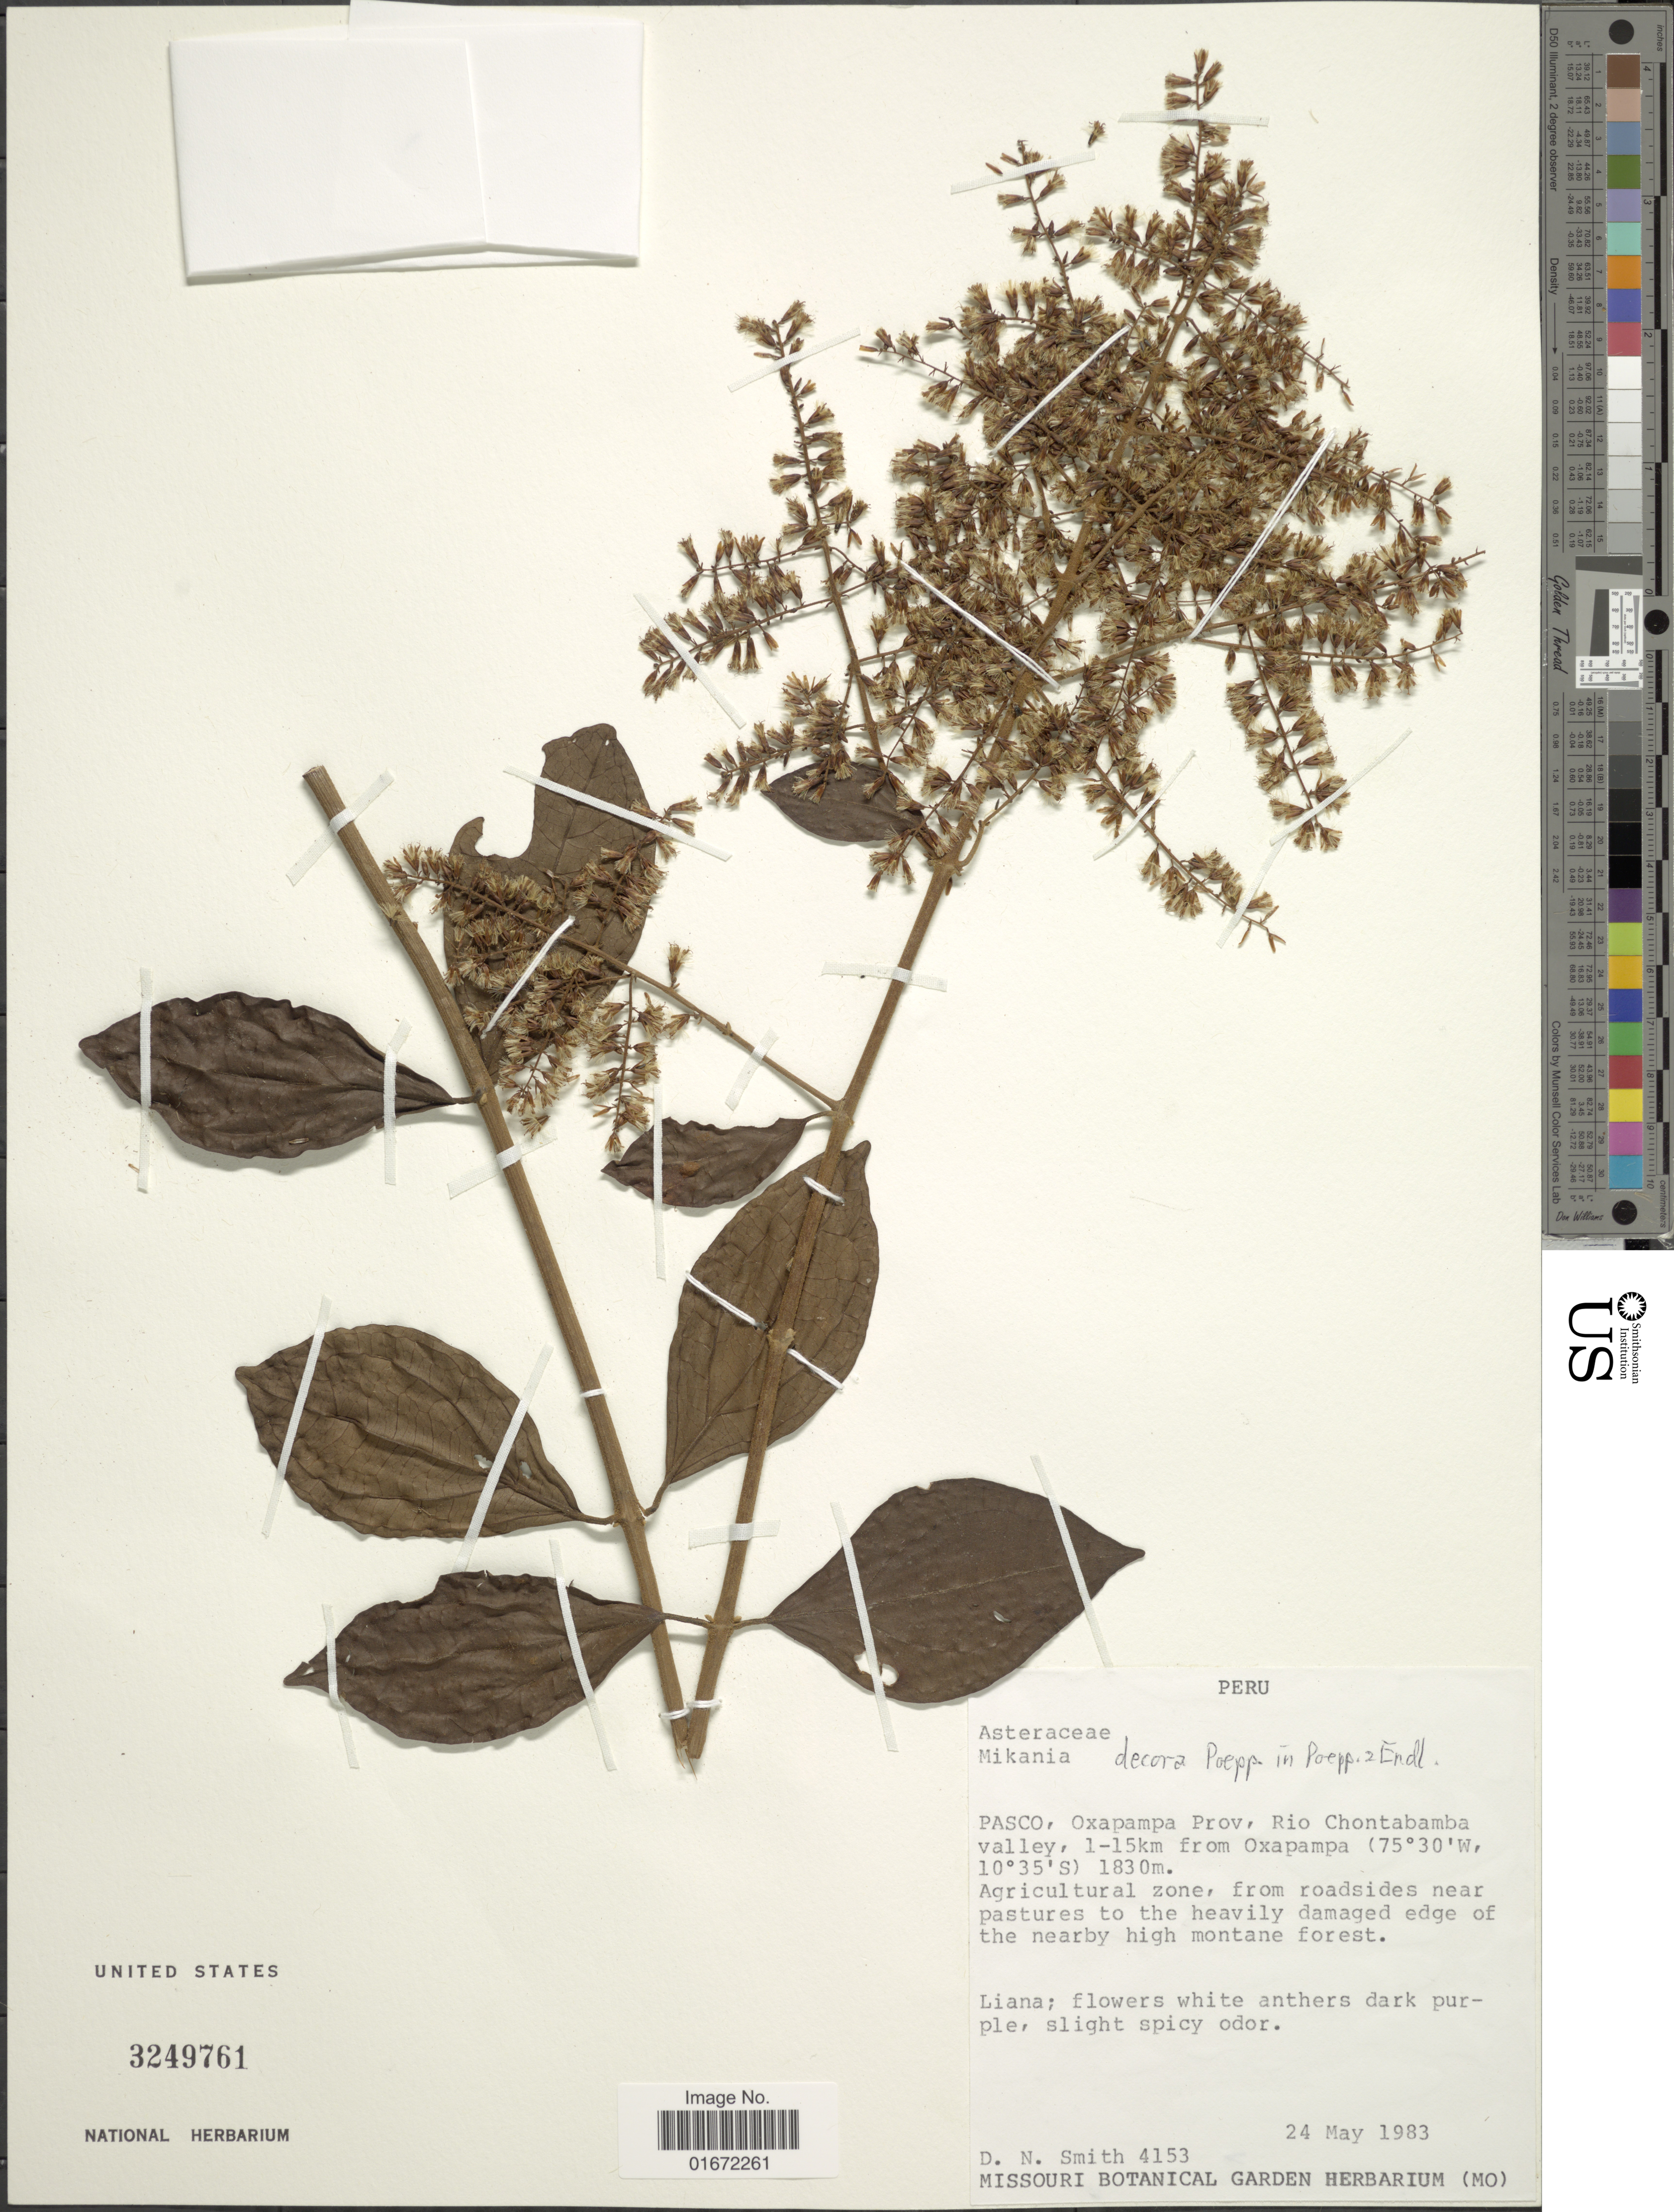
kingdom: Plantae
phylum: Tracheophyta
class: Magnoliopsida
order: Asterales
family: Asteraceae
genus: Mikania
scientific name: Mikania decora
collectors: D. Smith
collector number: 4153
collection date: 1983-05-24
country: Peru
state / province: Pasco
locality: Pasco, Oxapampa Prov, Rio Chontabamba valley, 1-15 km from Oxapampa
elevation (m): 1830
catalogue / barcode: US 3249761